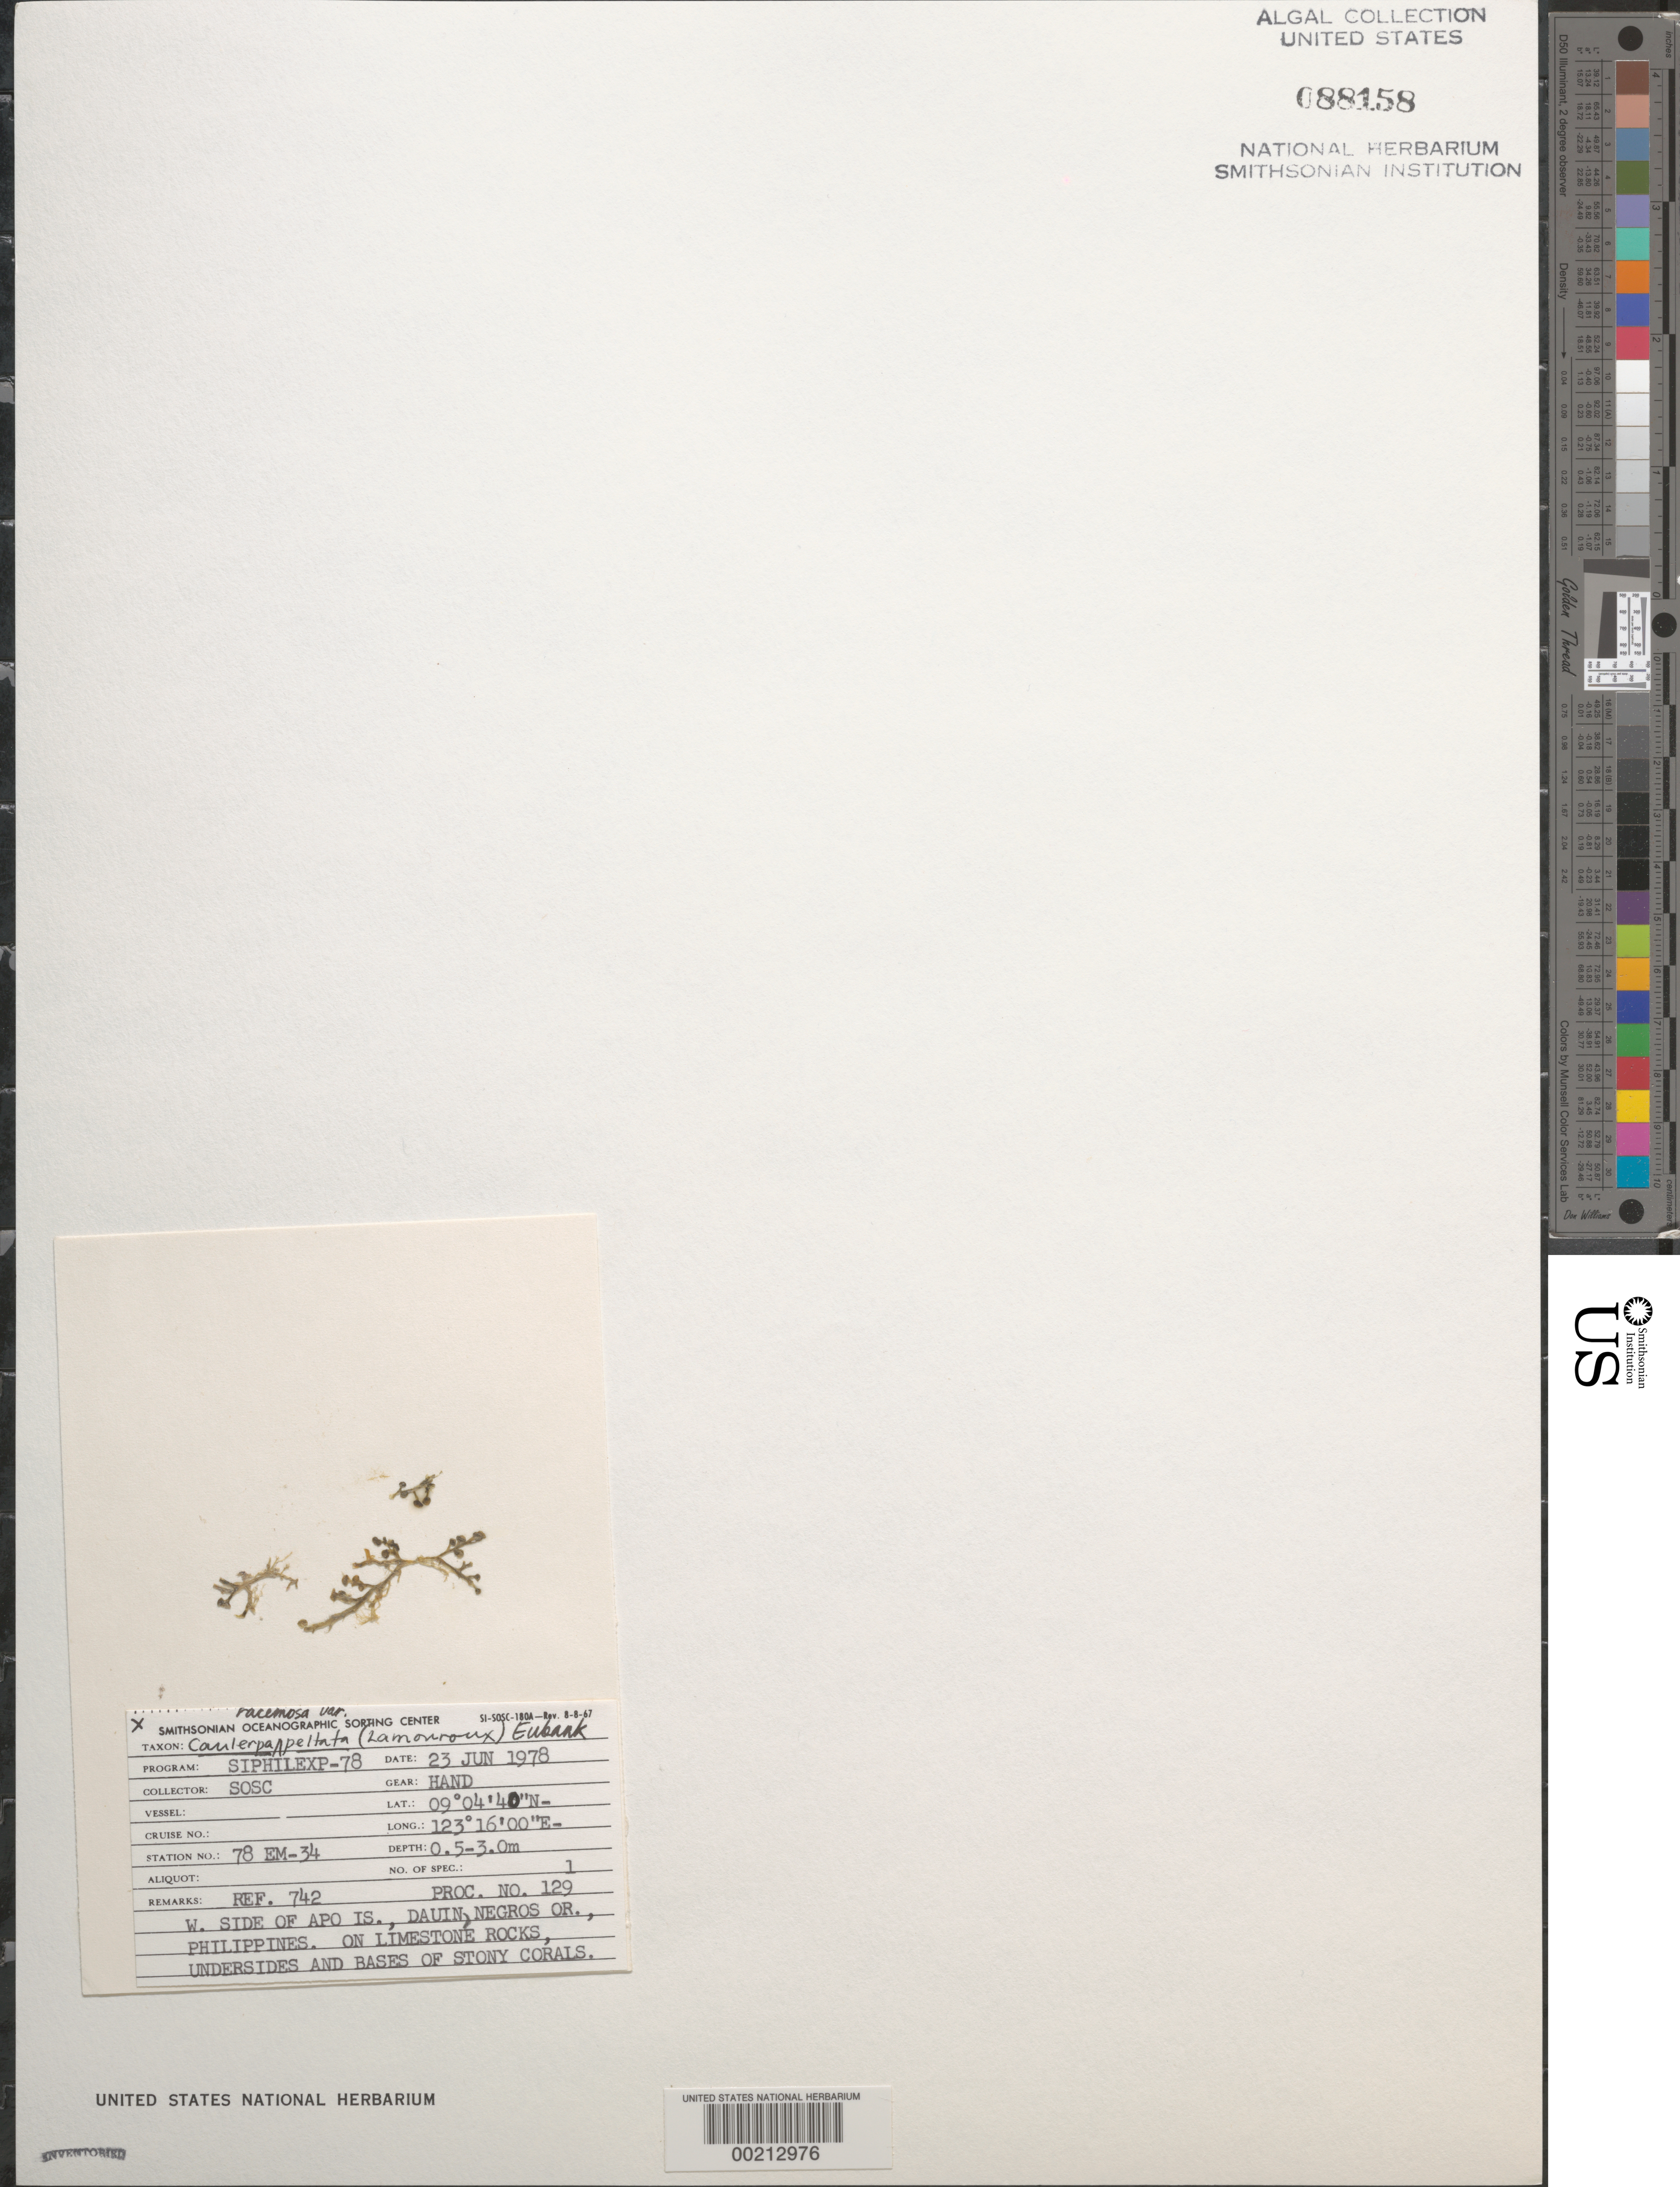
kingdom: Plantae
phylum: Chlorophyta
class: Ulvophyceae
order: Bryopsidales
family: Caulerpaceae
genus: Caulerpa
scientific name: Caulerpa racemosa var. peltata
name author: (J.V.Lamouroux) Eubank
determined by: Calumpong, H. P.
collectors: SOSC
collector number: Station 78 Em-34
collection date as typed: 23 Jun 1978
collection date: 1978-06-23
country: Philippines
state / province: Central Visayas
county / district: Negros Oriental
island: Apo Island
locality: Apo Island, Dauin, Negros Oriental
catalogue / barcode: US 88158